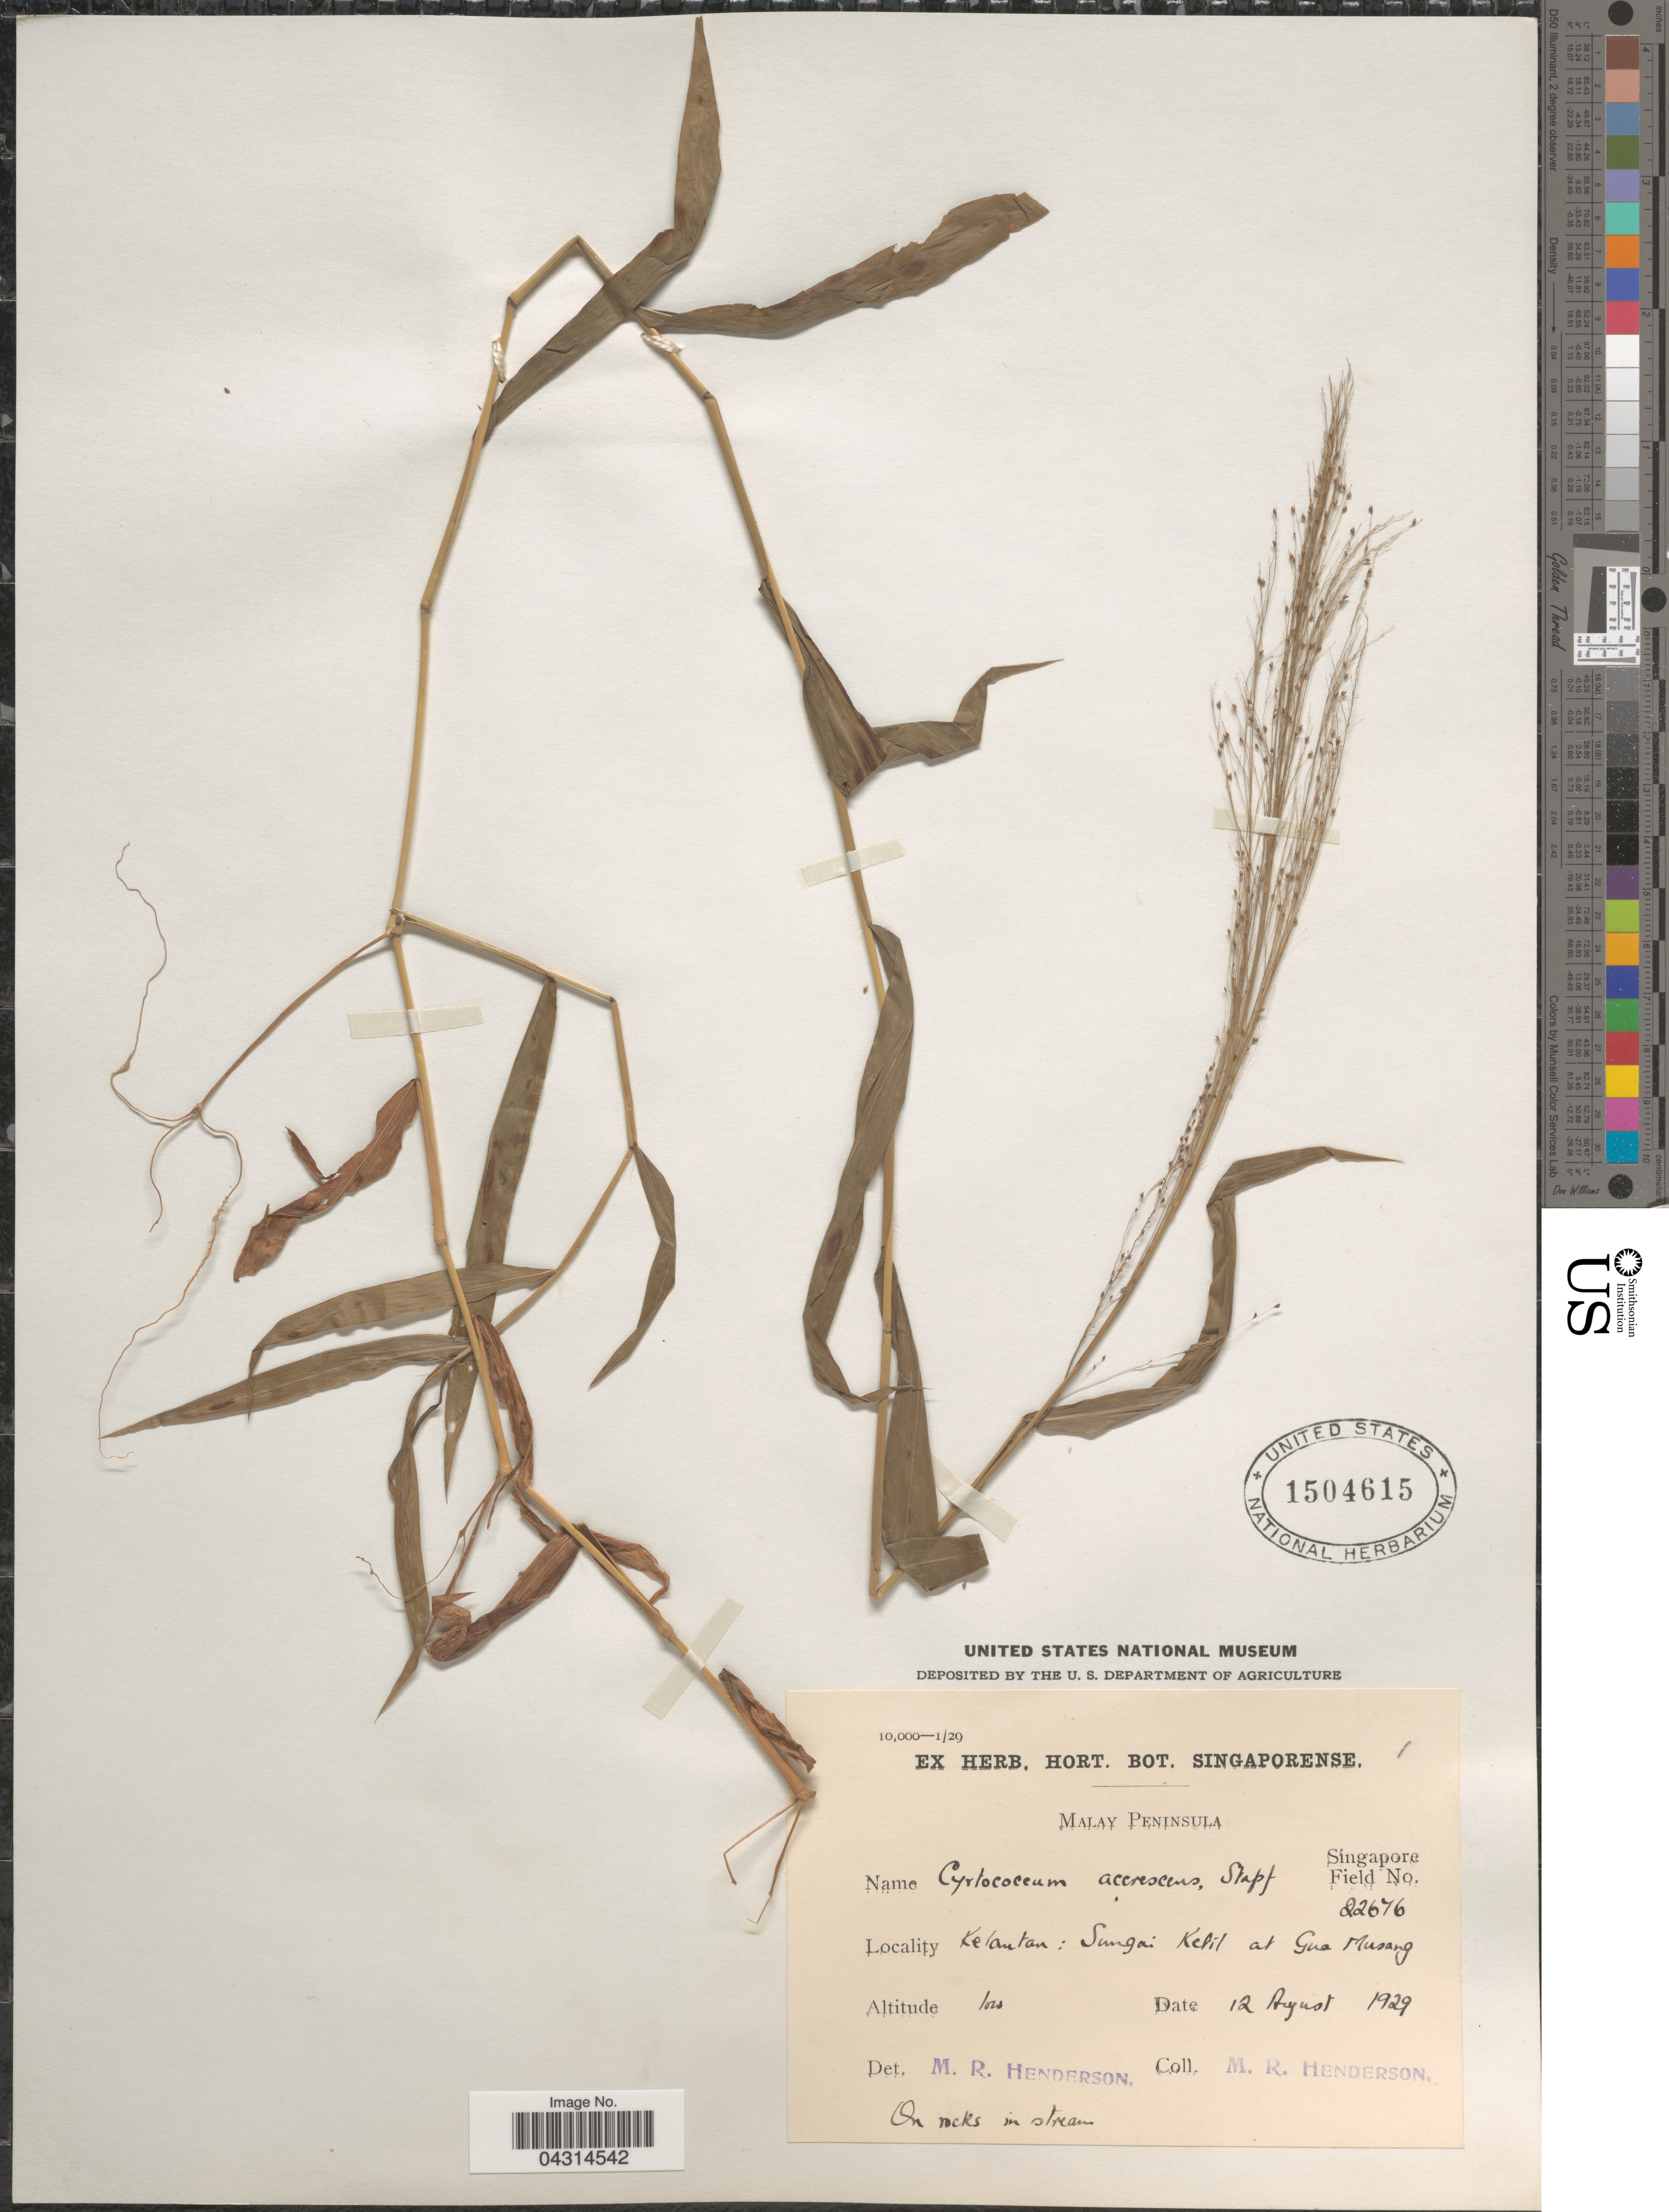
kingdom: Plantae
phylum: Tracheophyta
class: Liliopsida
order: Poales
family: Poaceae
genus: Cyrtococcum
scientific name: Cyrtococcum sp.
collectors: M. Henderson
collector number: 22676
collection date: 1929-08-12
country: Malaysia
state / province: Kelantan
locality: Malay Peninsula. Sungai Kelit at Gua Musang.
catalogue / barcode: US 1504615